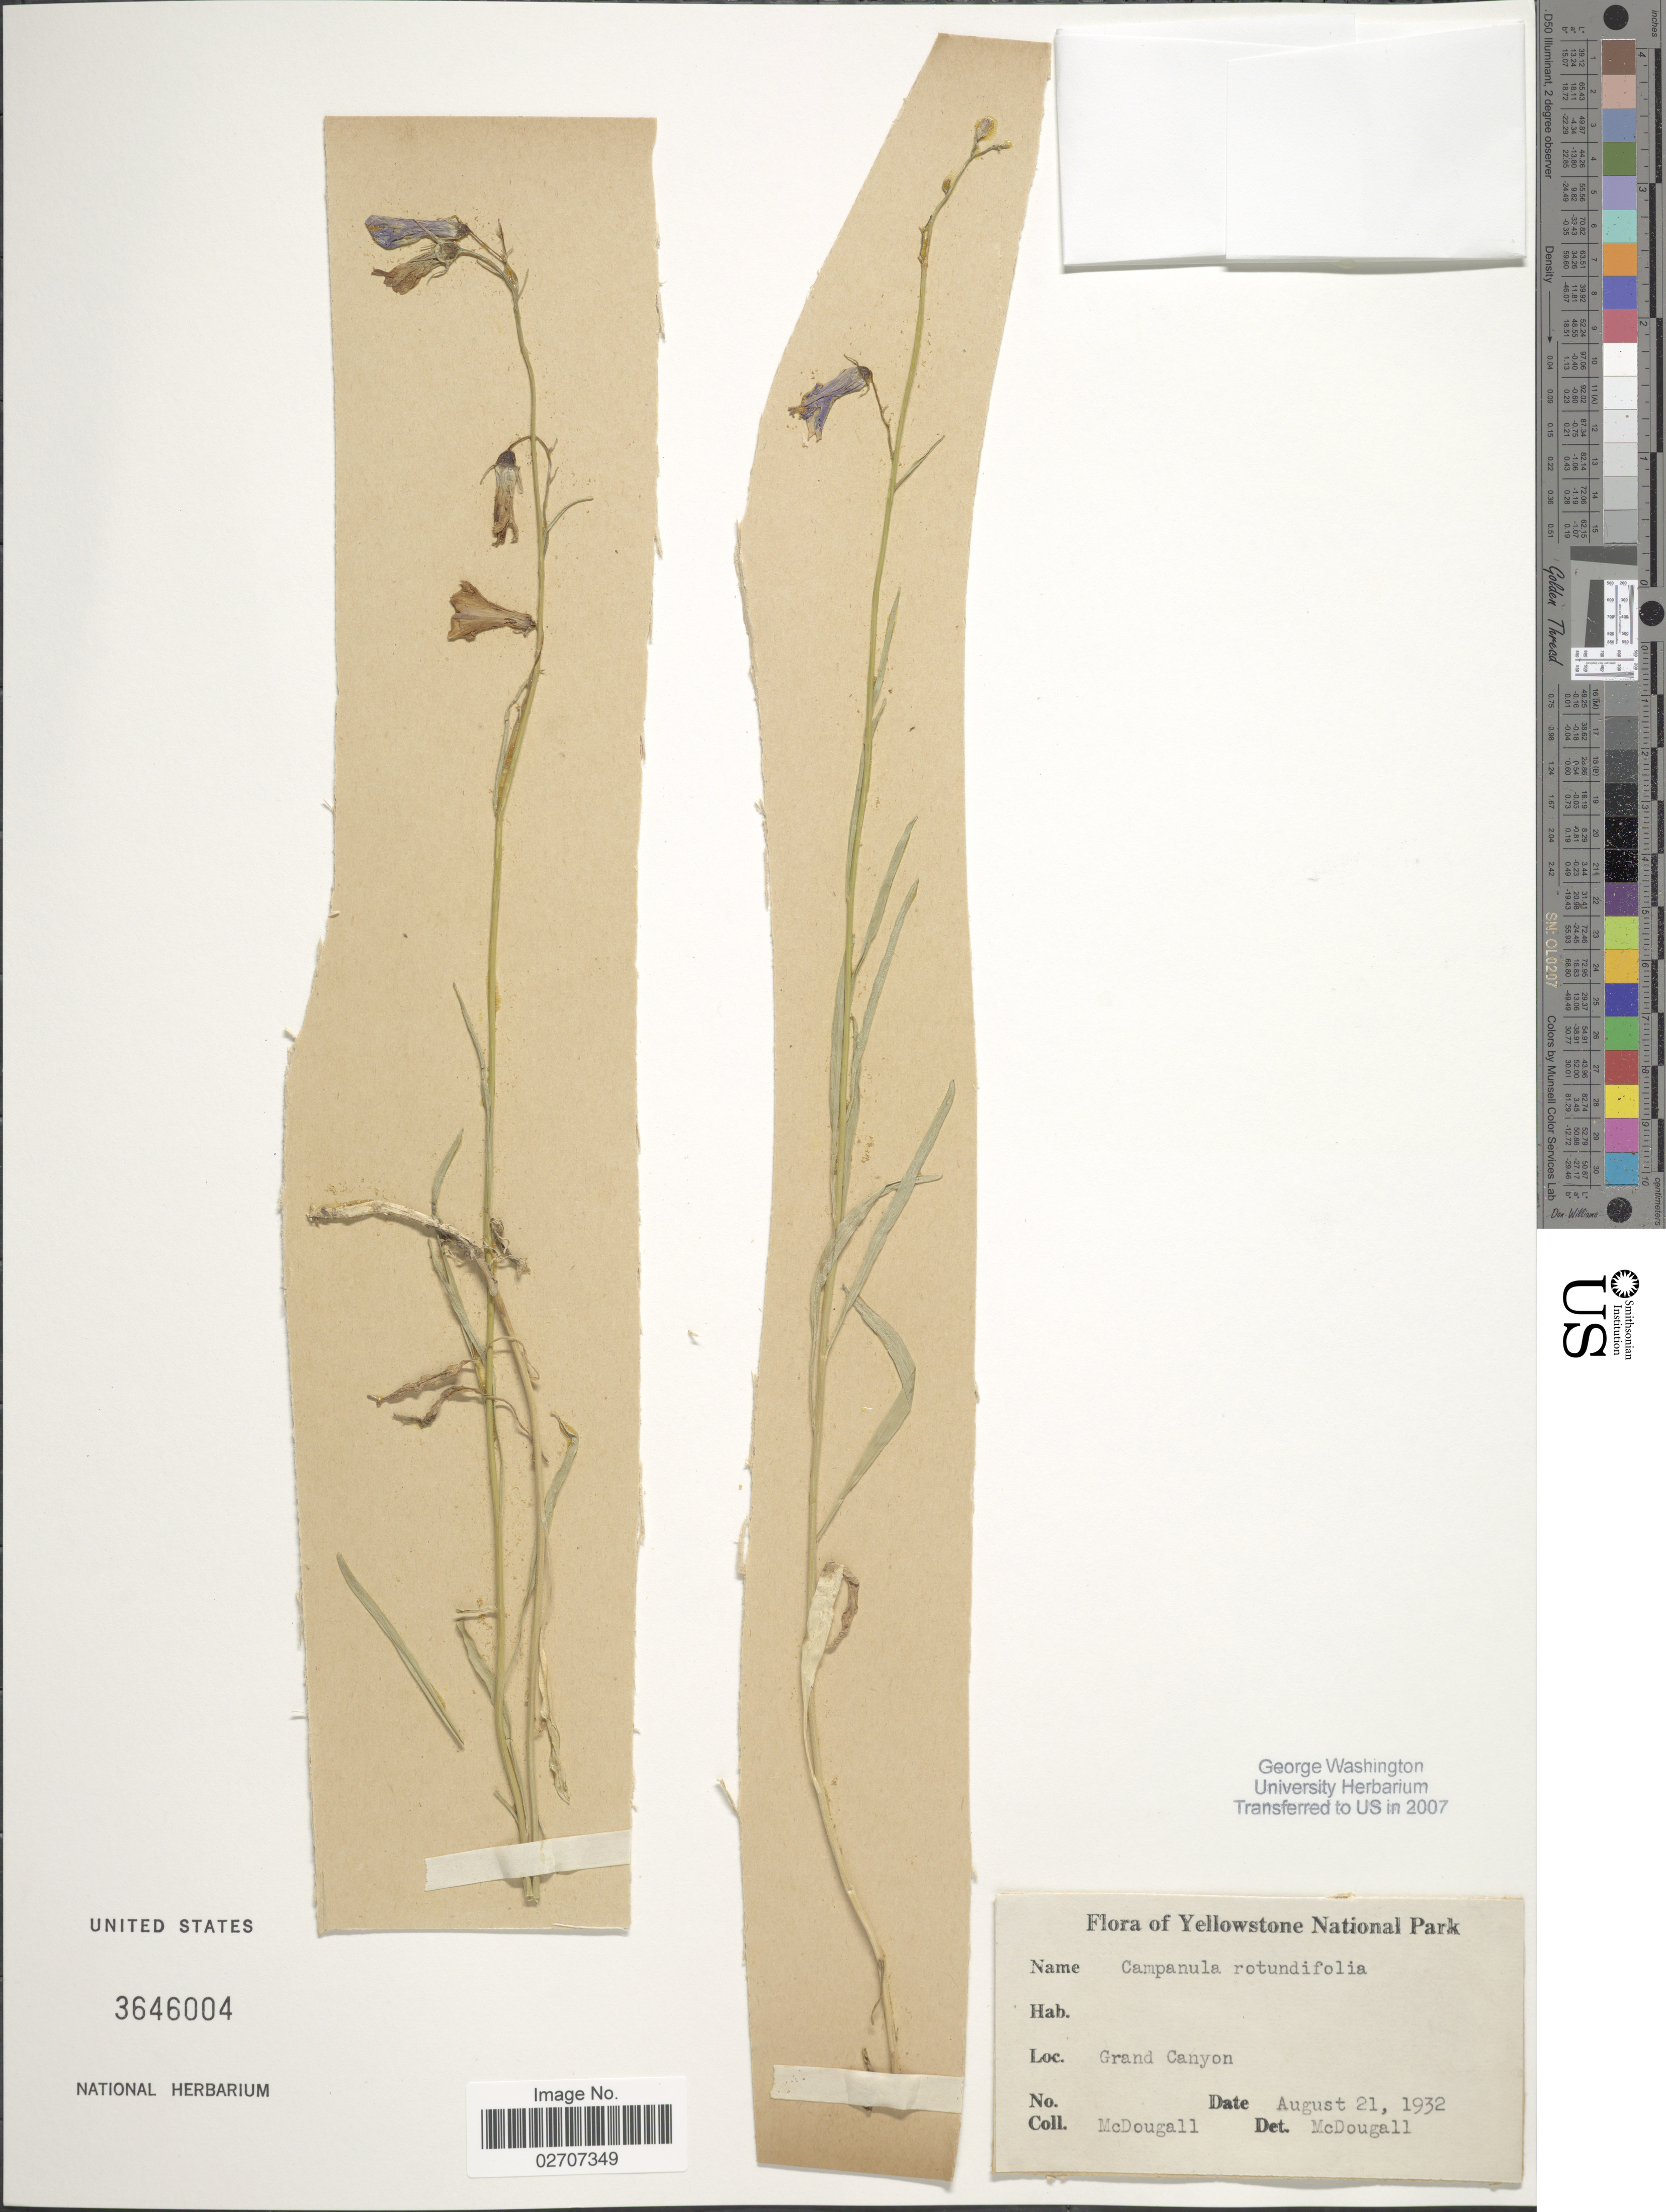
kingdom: Plantae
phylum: Tracheophyta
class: Magnoliopsida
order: Asterales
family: Campanulaceae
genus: Campanula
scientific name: Campanula rotundifolia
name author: L.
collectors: McDougall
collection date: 1932-08-21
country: United States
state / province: Wyoming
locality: Yellowstone National Park, Grand Canyon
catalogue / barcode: US 3646004